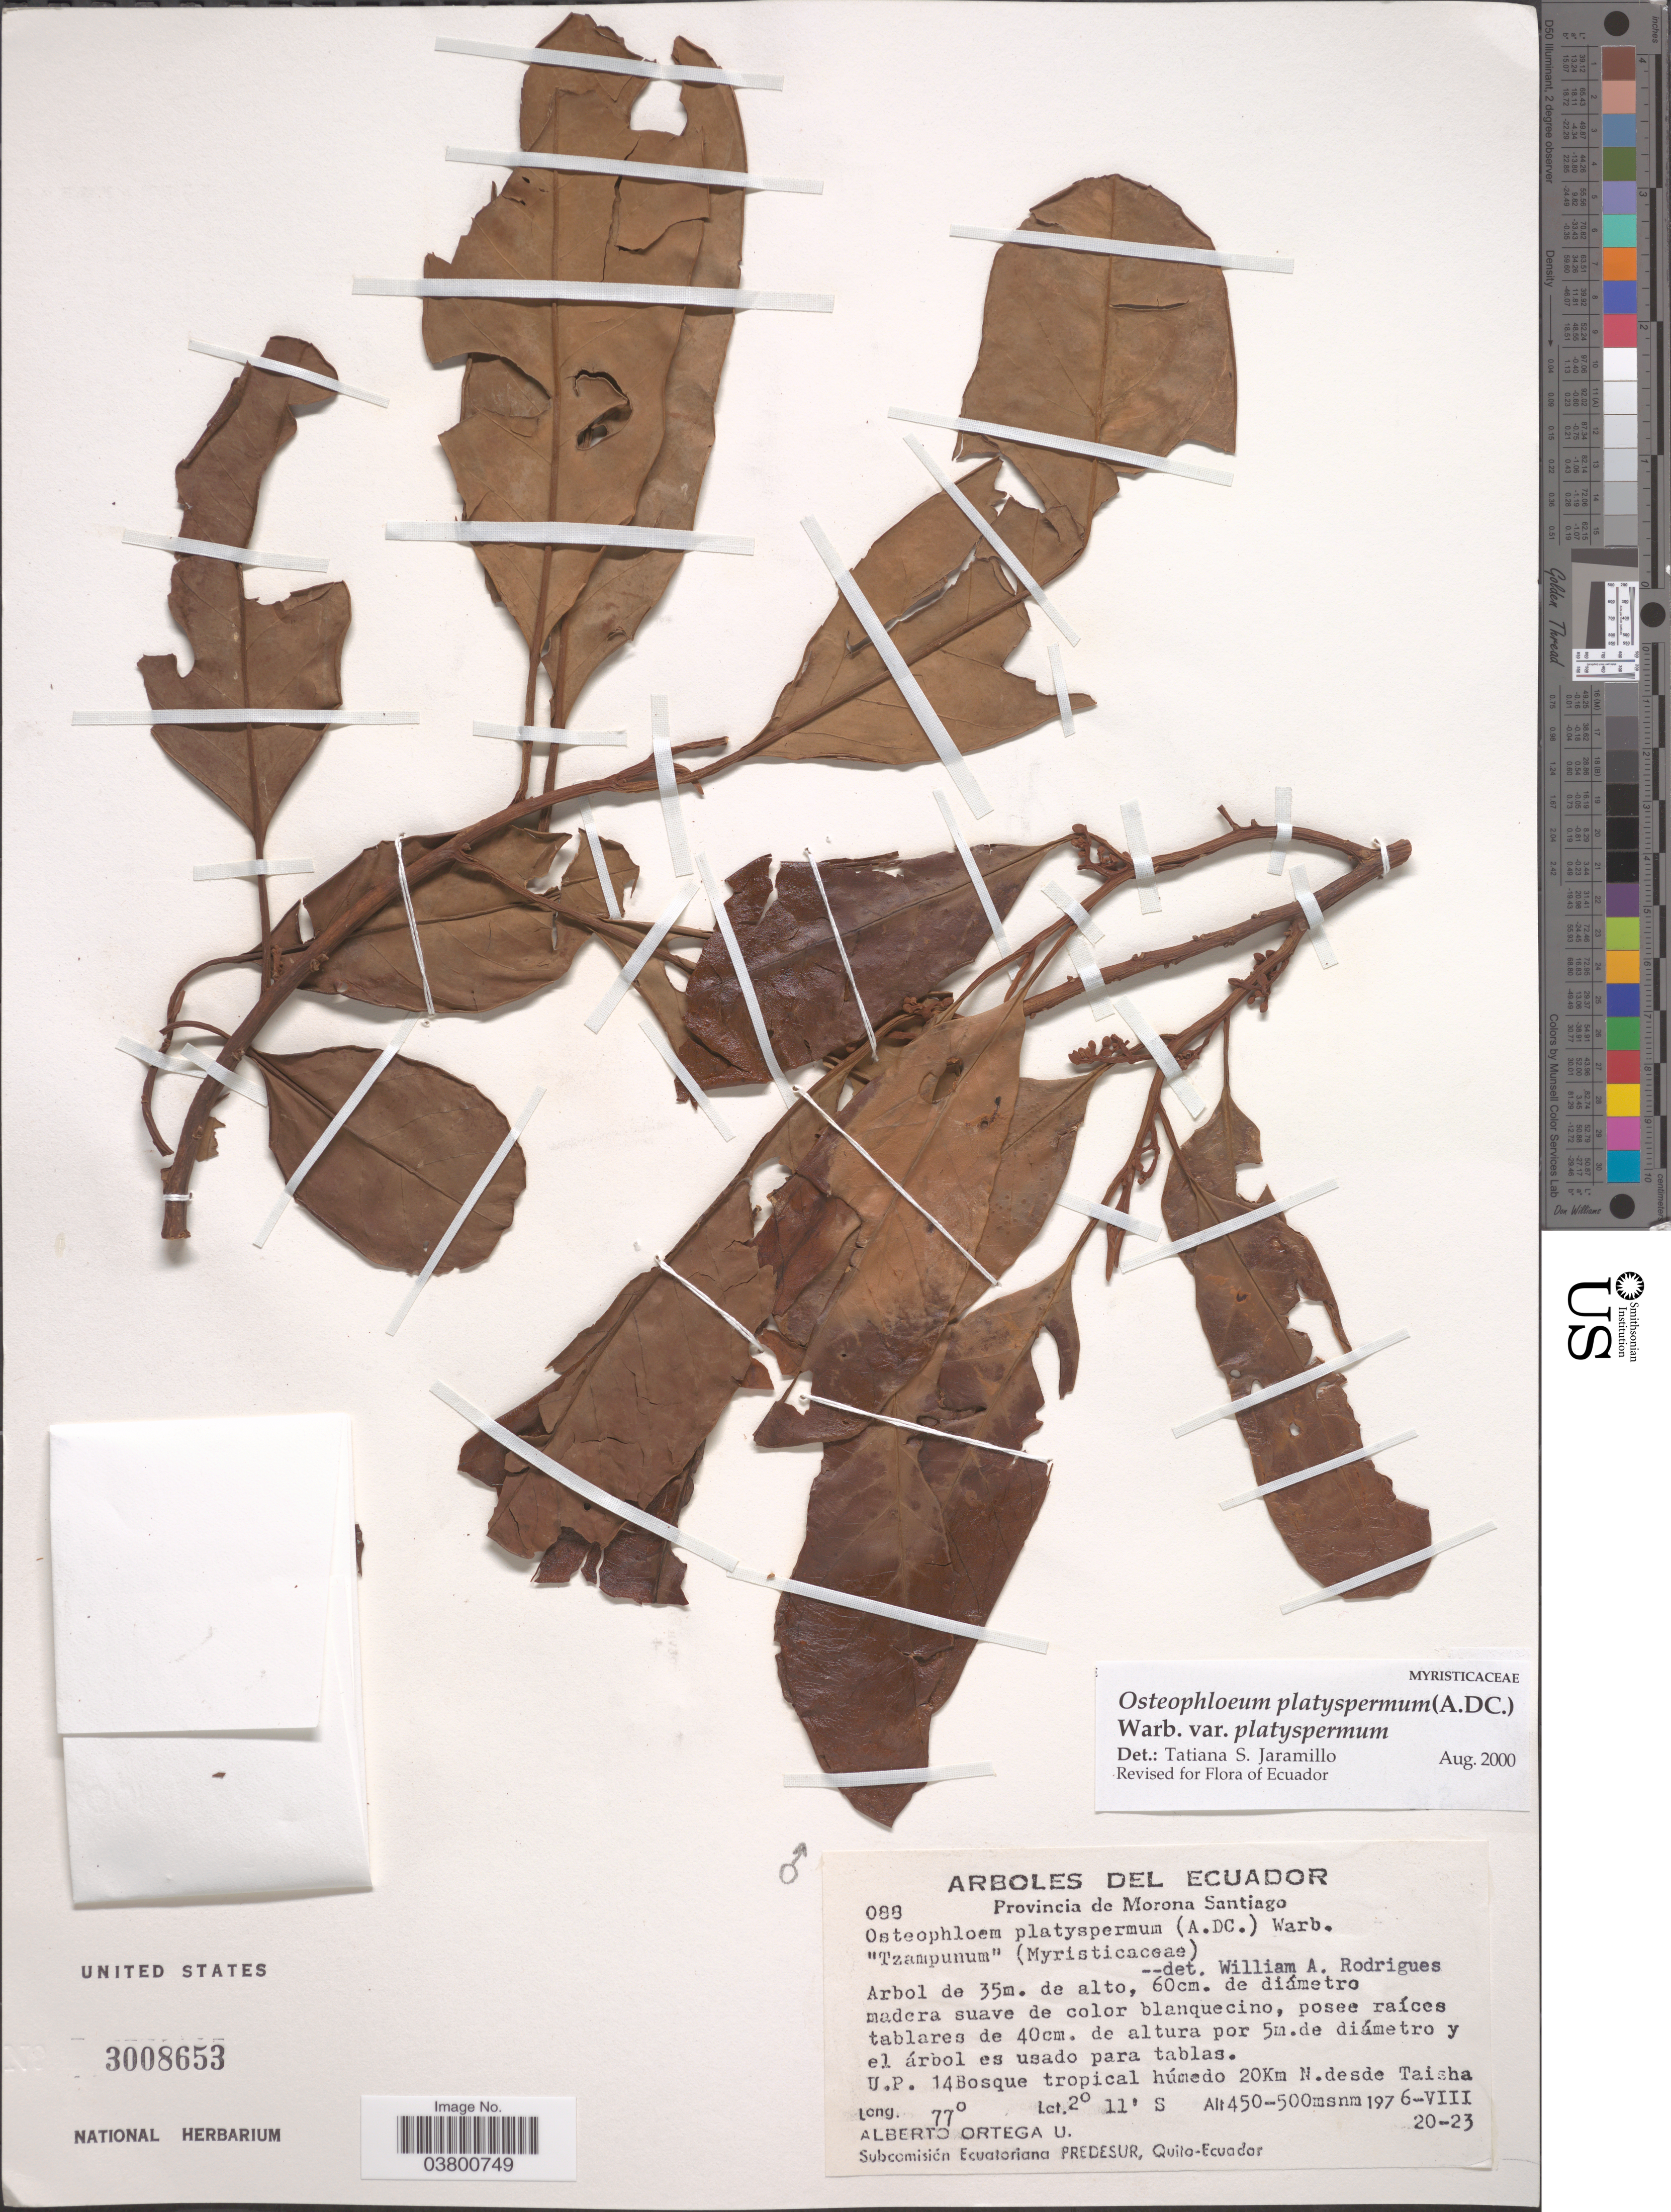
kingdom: Plantae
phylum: Tracheophyta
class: Magnoliopsida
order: Magnoliales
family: Myristicaceae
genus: Osteophloeum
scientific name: Osteophloeum platyspermum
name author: (A. DC.) Warb.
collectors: A. T. Ortega U.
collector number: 088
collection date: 1976-08-20/1976-08-23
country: Ecuador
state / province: Morona-Santiago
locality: U.P. 14 Bosque tropical húmedo 20 Km N. desde Taisha.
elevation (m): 450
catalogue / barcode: US 3008653